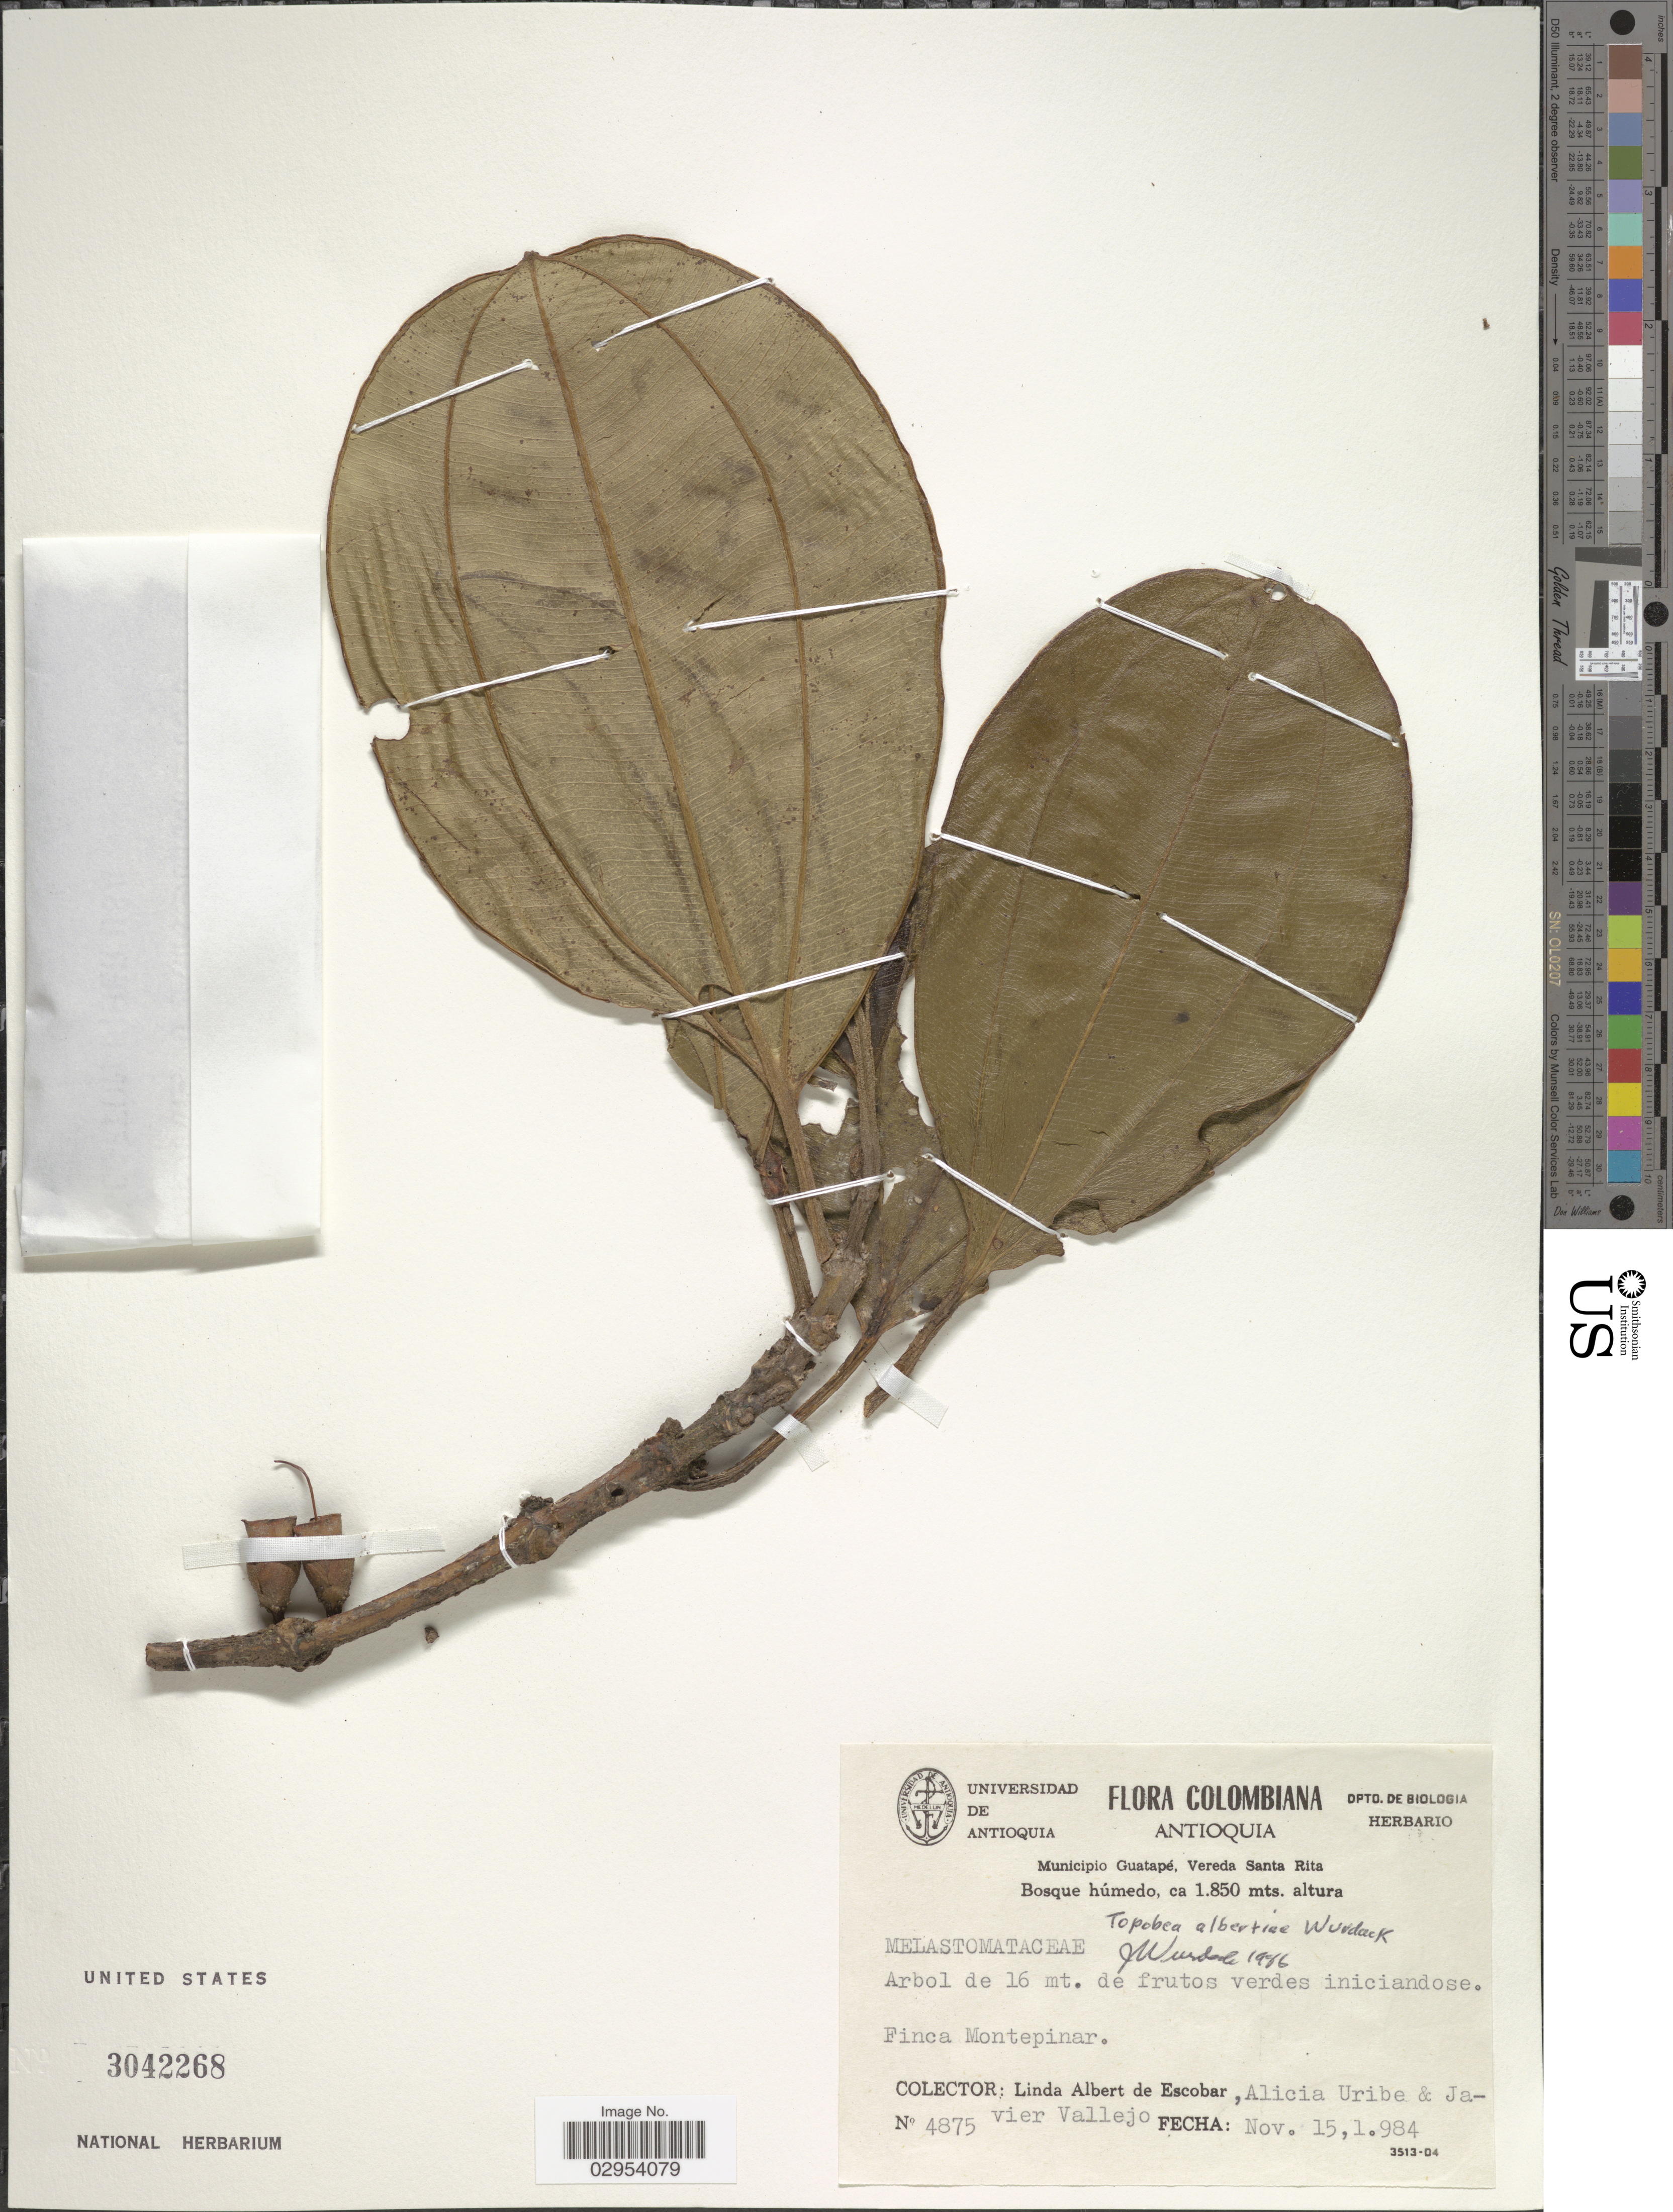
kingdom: Plantae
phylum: Tracheophyta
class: Magnoliopsida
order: Myrtales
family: Melastomataceae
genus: Topobea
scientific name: Topobea albertiae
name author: Wurdack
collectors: L. K. de Escobar, A. Uribe & J. Vallejo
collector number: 4875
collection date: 1984-11-15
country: Colombia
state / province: Antioquia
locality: Municipio Guatapé, Vereda Santa Rita. Finca Montepinar.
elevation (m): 1850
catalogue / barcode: US 3042268